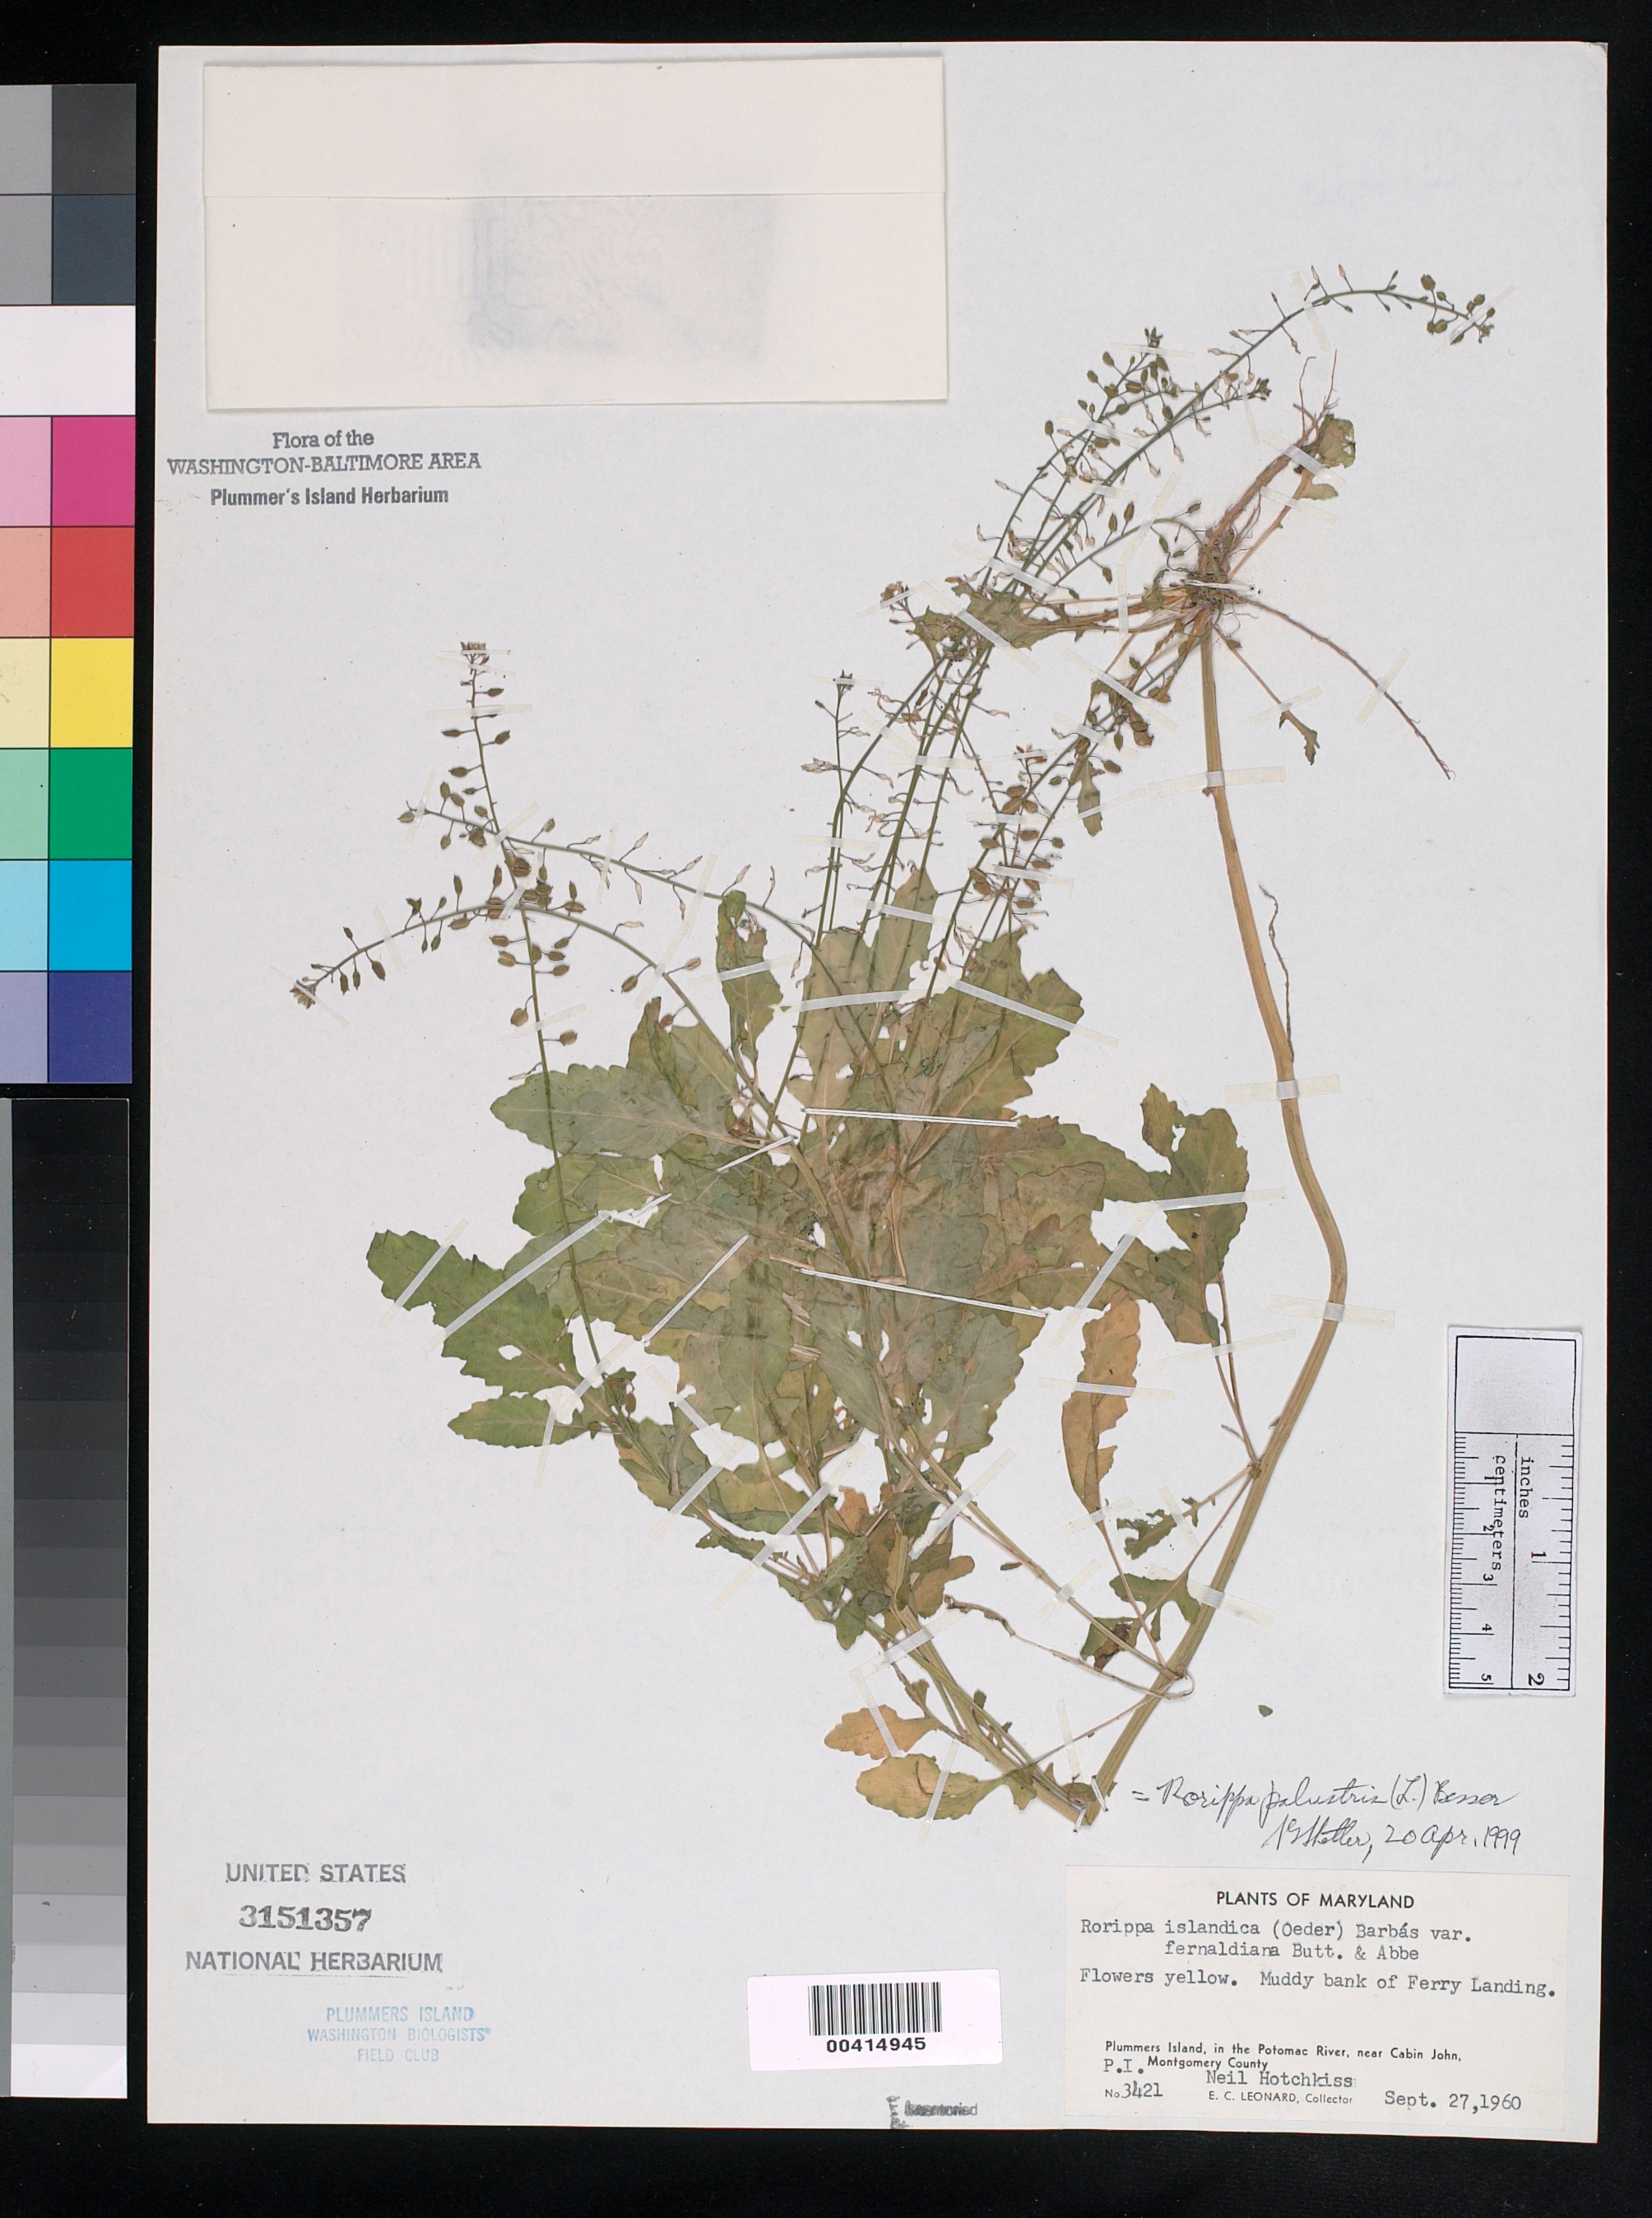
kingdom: Plantae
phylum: Tracheophyta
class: Magnoliopsida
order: Brassicales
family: Brassicaceae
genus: Rorippa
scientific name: Rorippa palustris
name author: (L.) Besser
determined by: Shetler, Stanwyn G., (US), NMNH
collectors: E. C. Leonard & N. Hotchkiss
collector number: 3421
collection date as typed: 27 Sep 1960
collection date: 1960-09-27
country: United States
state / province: Maryland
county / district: Montgomery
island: Plummers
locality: Plummer's Island; Ferry Landing C. & O. Canal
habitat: Muddy bank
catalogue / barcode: US 3151357